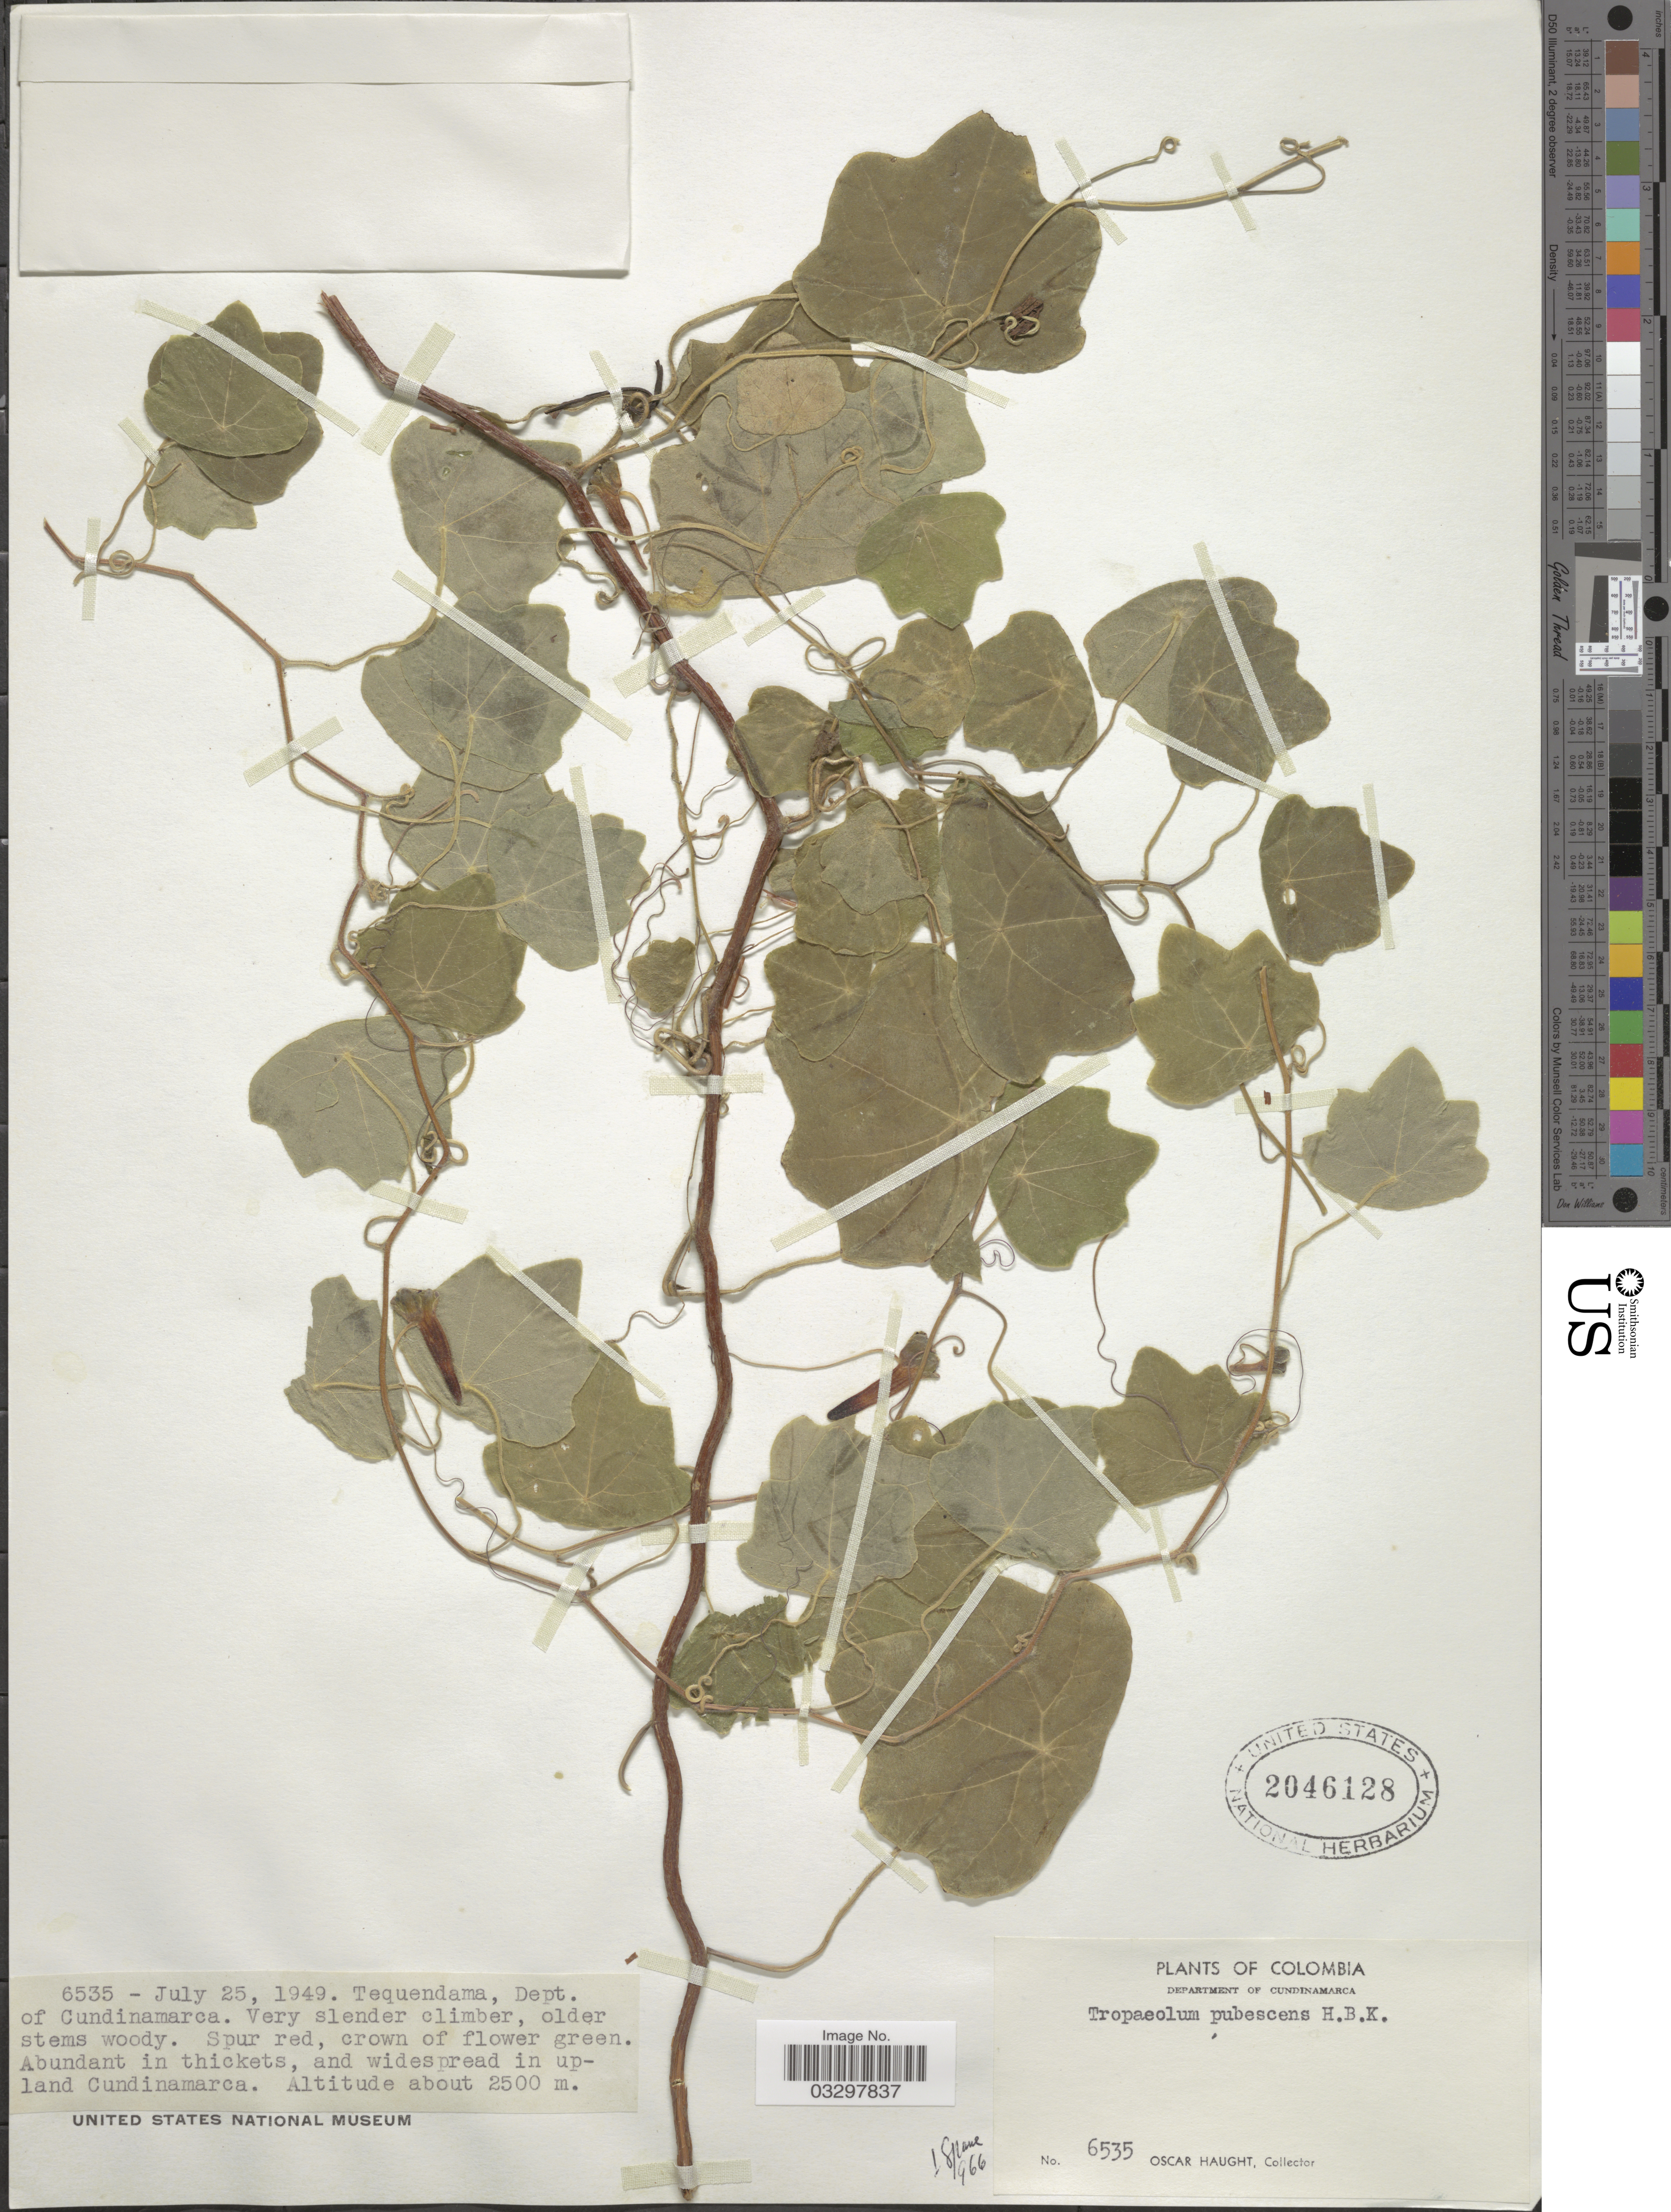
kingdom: Plantae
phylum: Tracheophyta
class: Magnoliopsida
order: Brassicales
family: Tropaeolaceae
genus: Tropaeolum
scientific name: Tropaeolum pubescens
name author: Kunth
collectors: O. L. Haught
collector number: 6535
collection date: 1949-07-25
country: Colombia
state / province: Cundinamarca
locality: Tequendama, Dept. of Cundinamarca.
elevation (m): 2500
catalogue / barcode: US 2046128